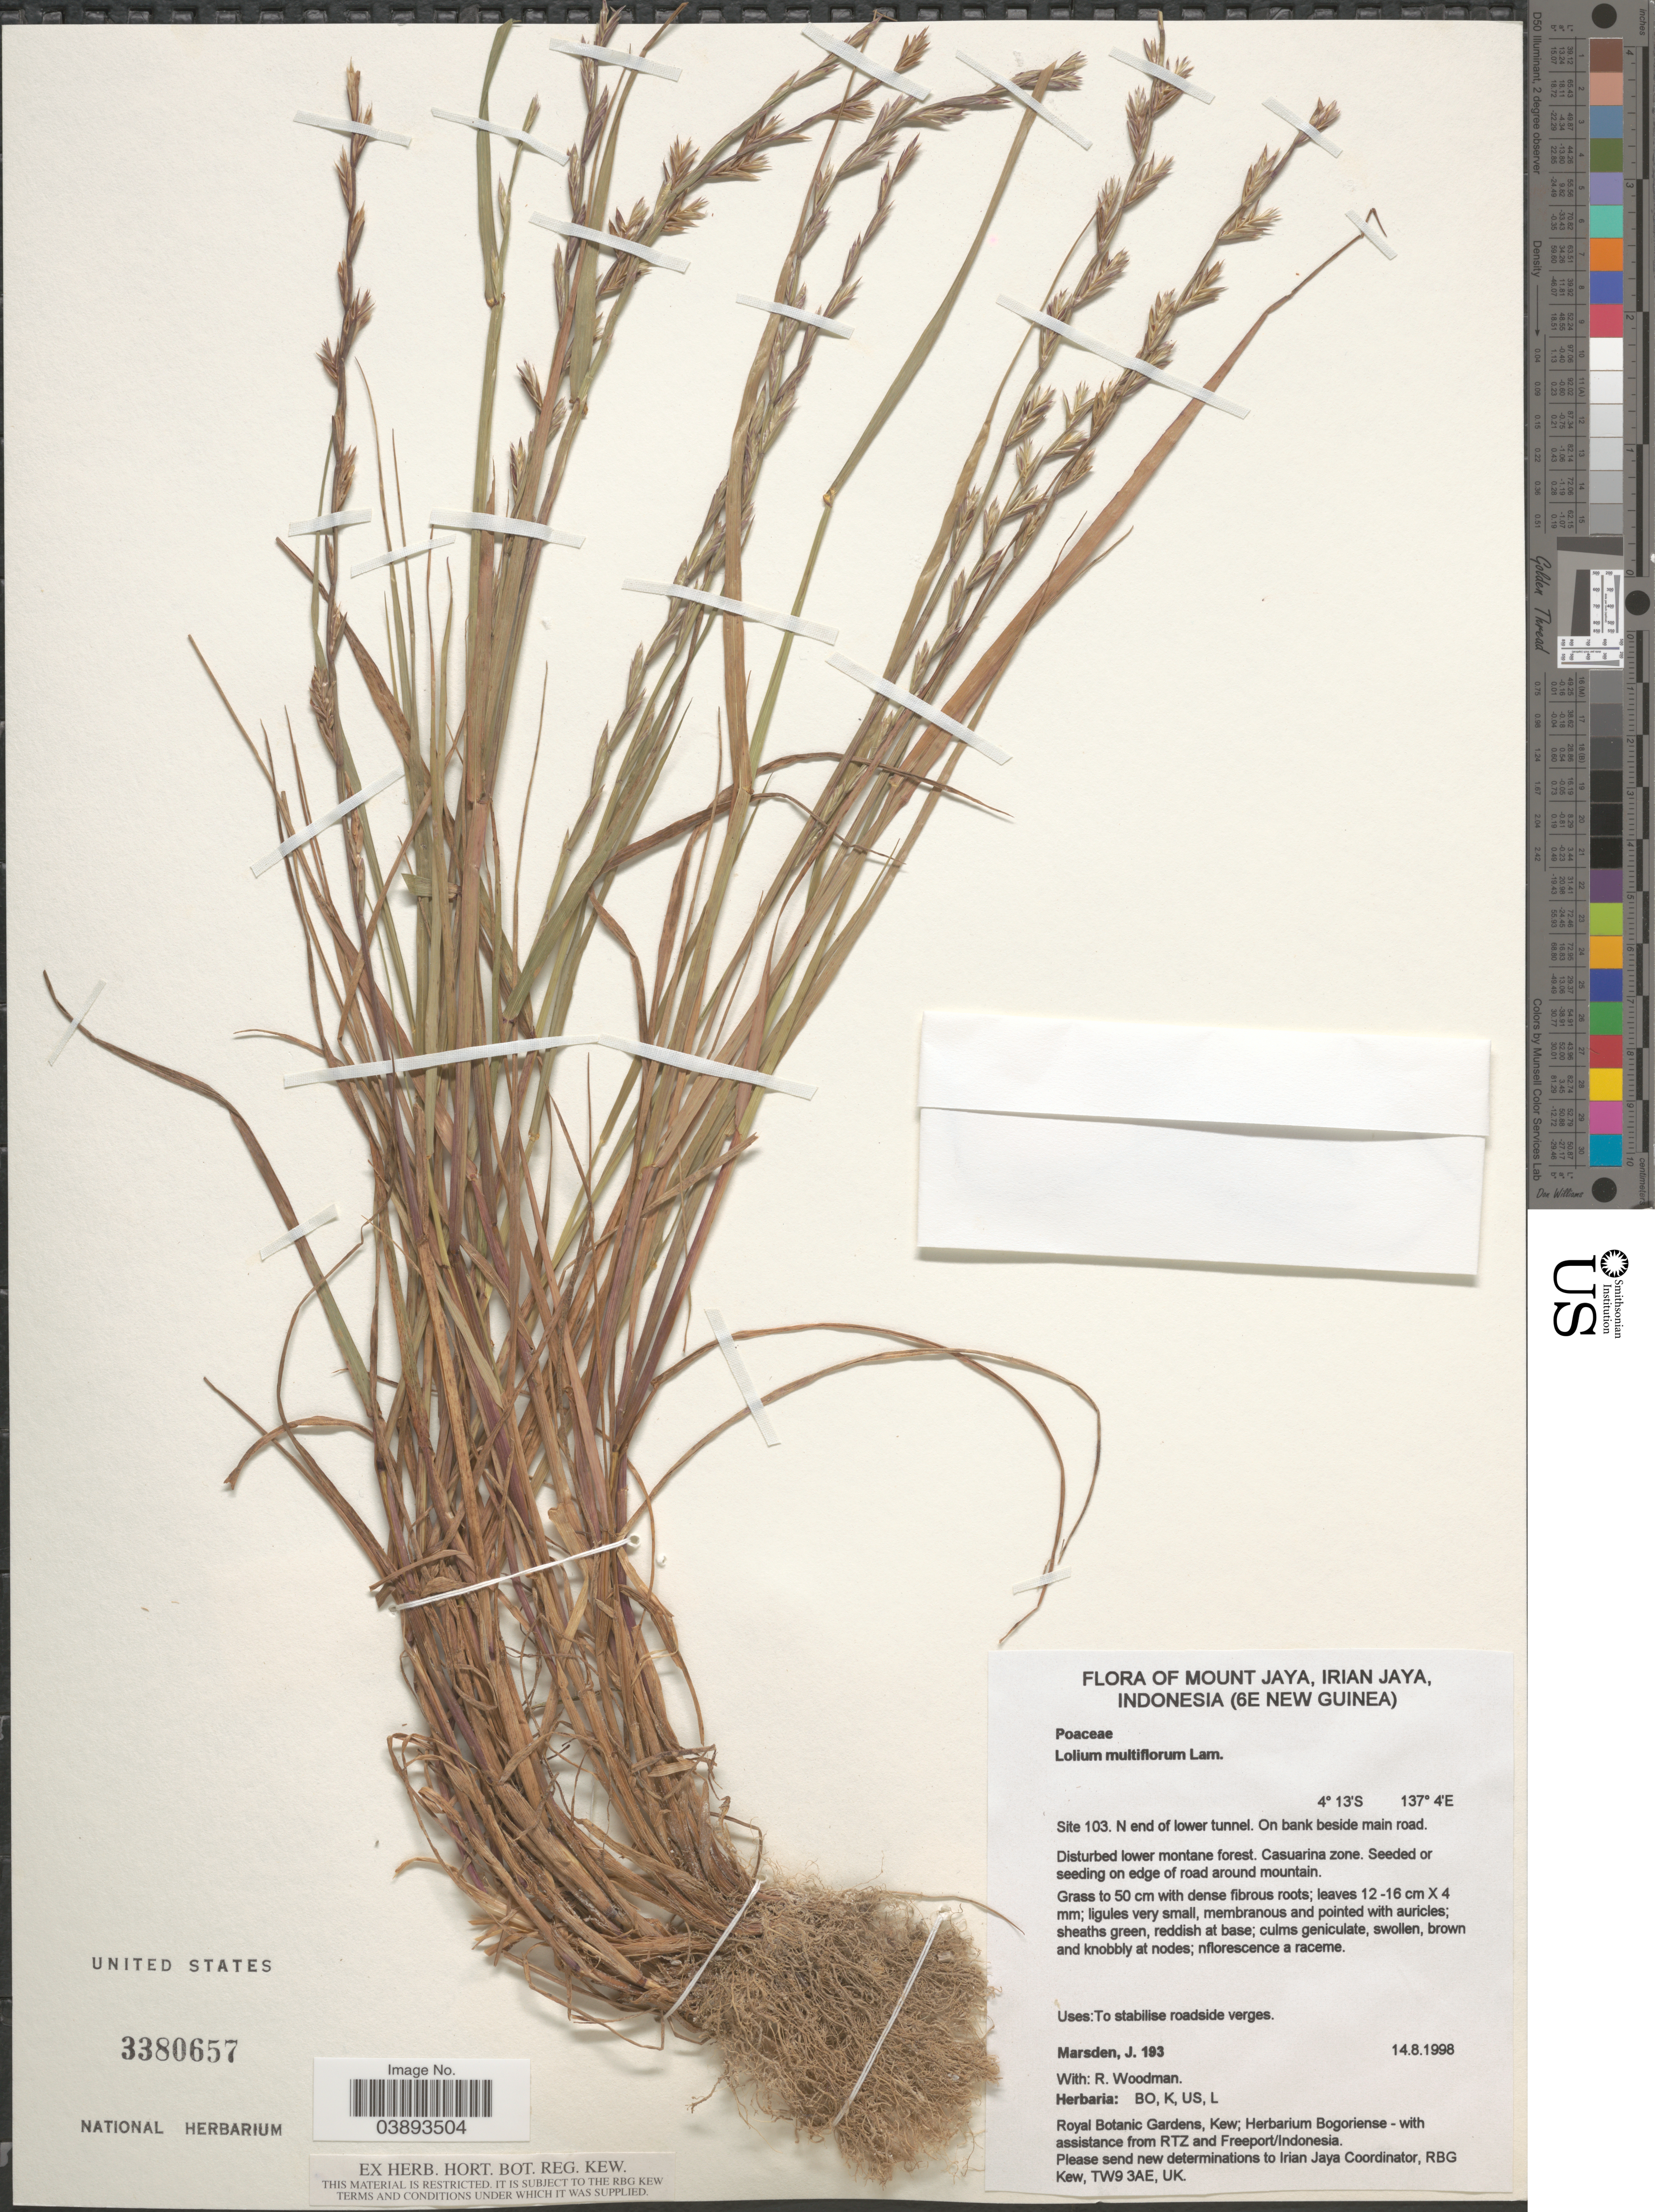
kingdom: Plantae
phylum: Tracheophyta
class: Liliopsida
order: Poales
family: Poaceae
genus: Lolium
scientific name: Lolium multiflorum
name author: Lam.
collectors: J. Marsden & R. Woodman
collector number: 193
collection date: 1998-08-14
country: Indonesia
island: New Guinea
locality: Mount Jaya, Irian Jaya, (6e New Guinea). Site 103. N end of lower tunnel. On bank beside main road. Casuarina zone.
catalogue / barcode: US 3380657